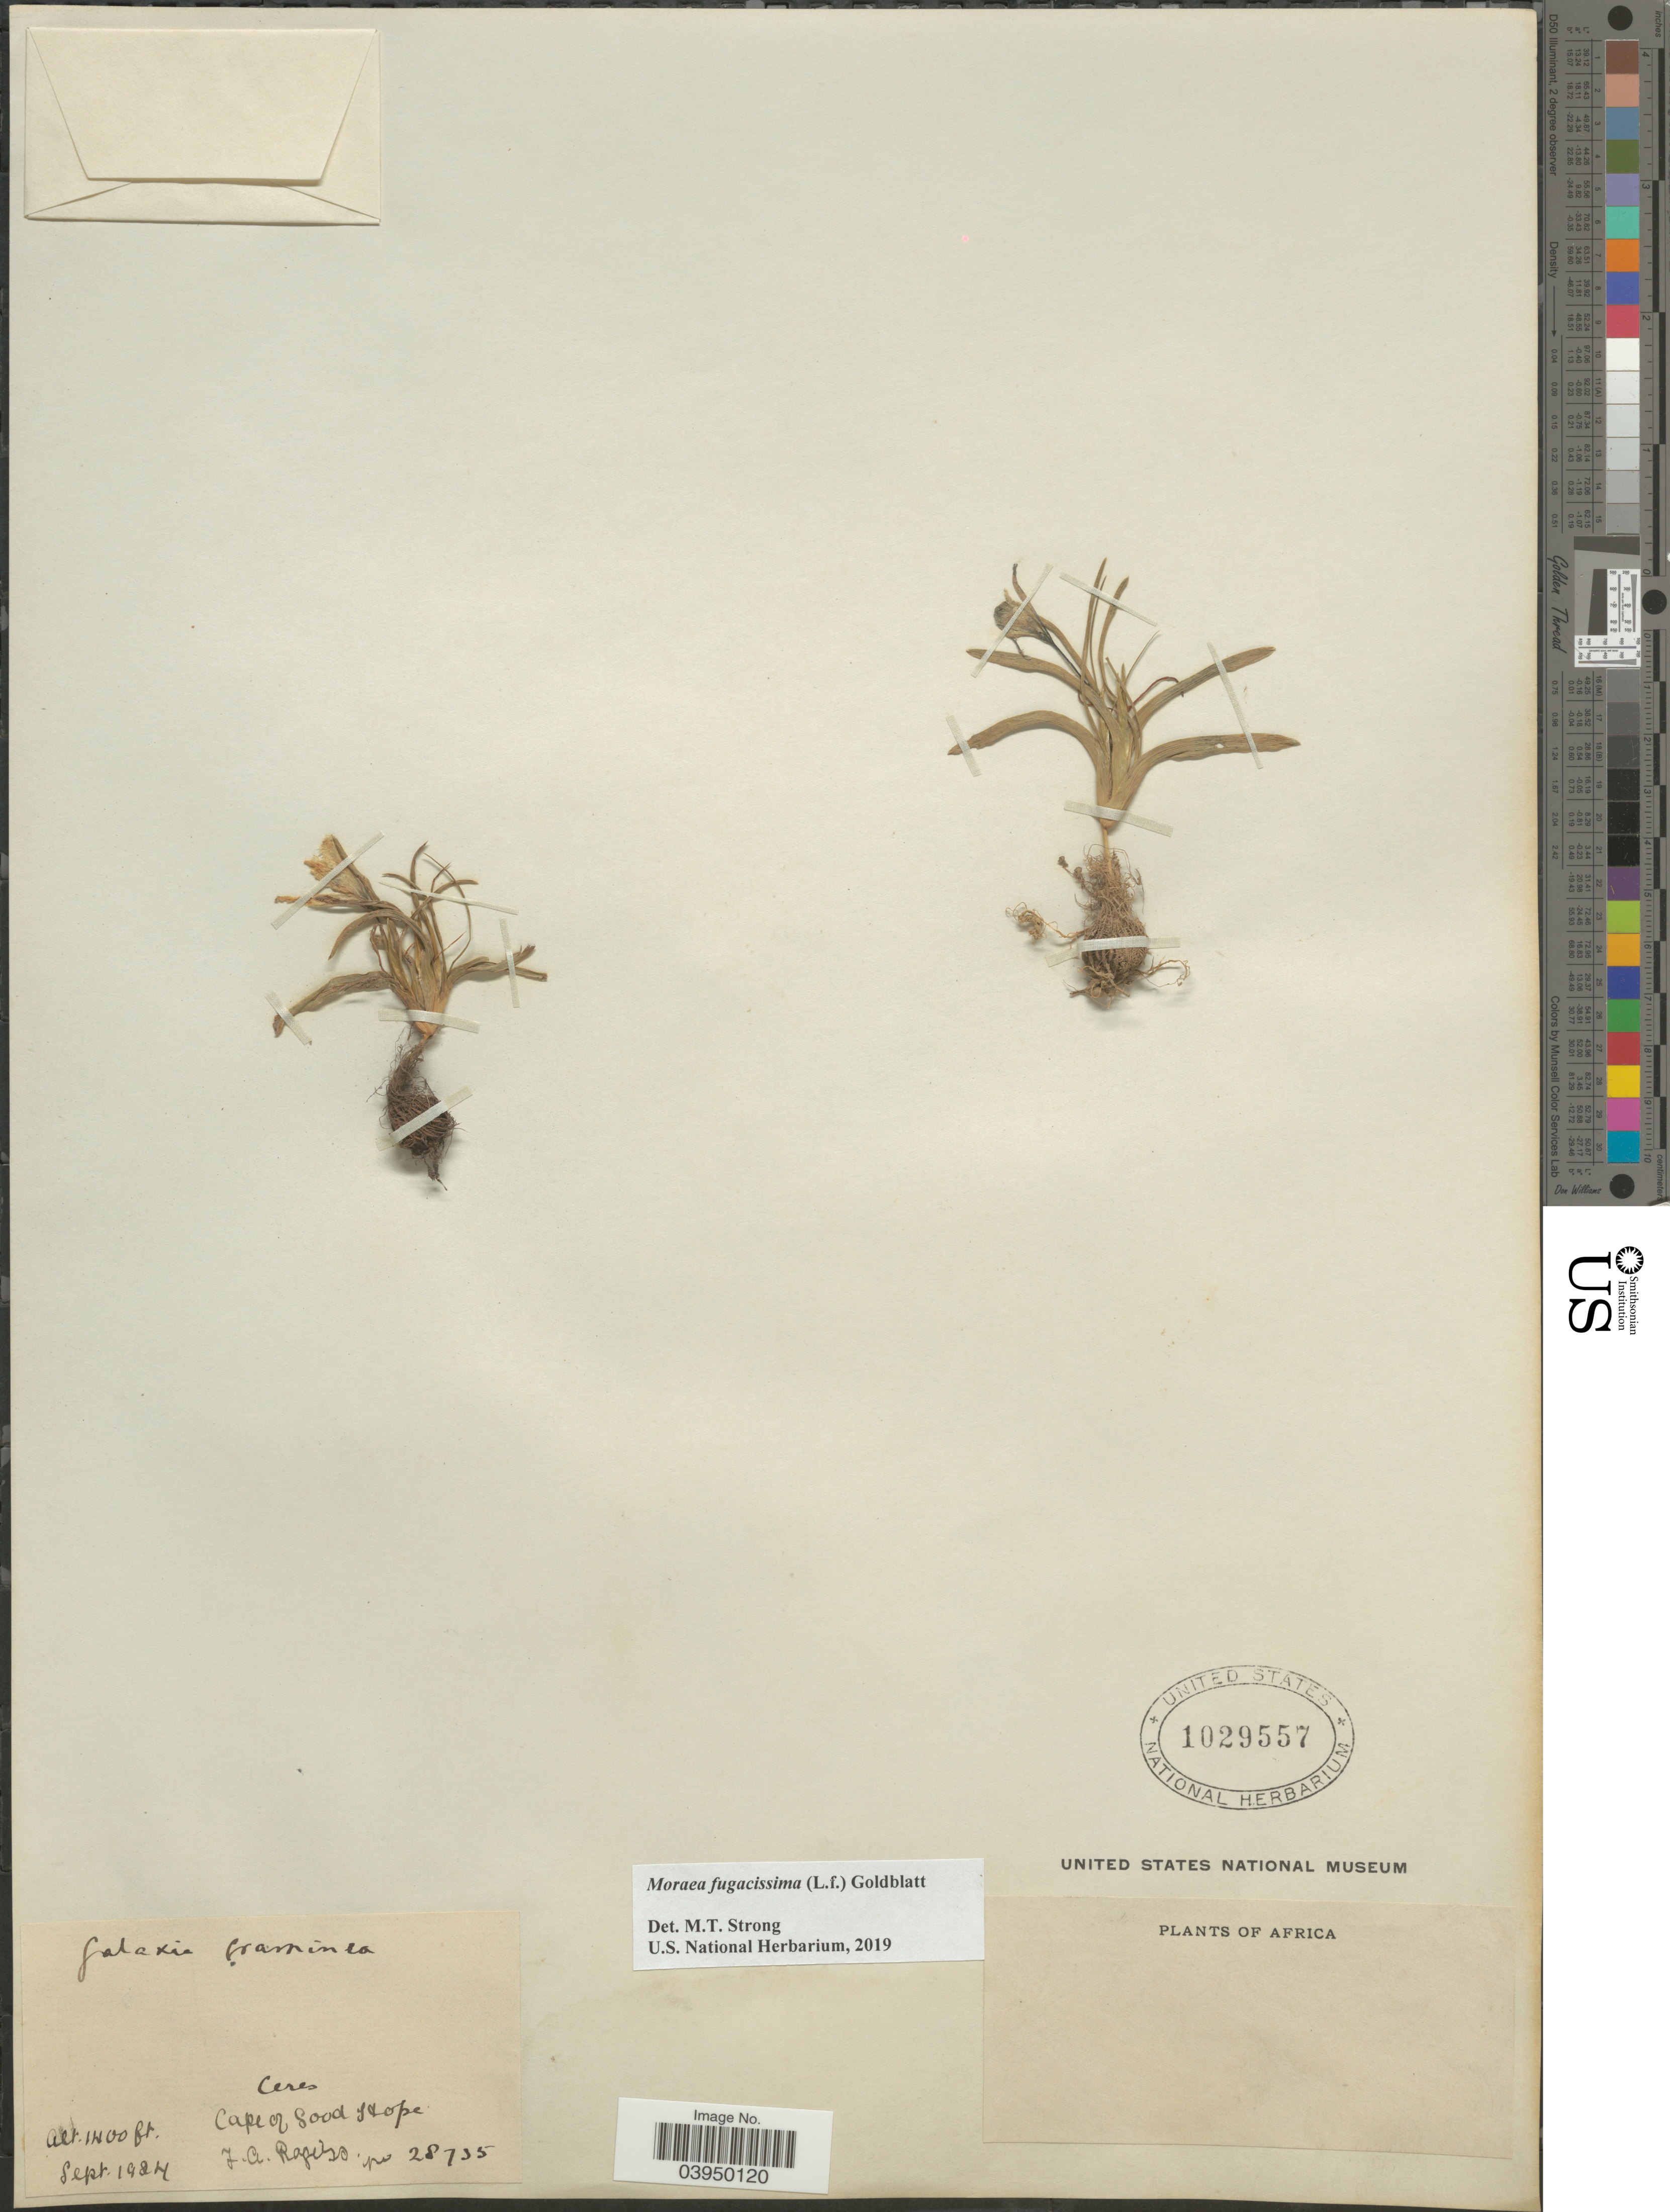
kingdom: Plantae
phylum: Tracheophyta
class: Liliopsida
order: Asparagales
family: Iridaceae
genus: Moraea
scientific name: Moraea fugacissima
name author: (L. f.) Goldblatt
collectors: F. A. Rogers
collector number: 28755*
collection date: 1984-09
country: South Africa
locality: Ceres. Cape of Good Hope. Africa.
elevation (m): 427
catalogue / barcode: US 1029557